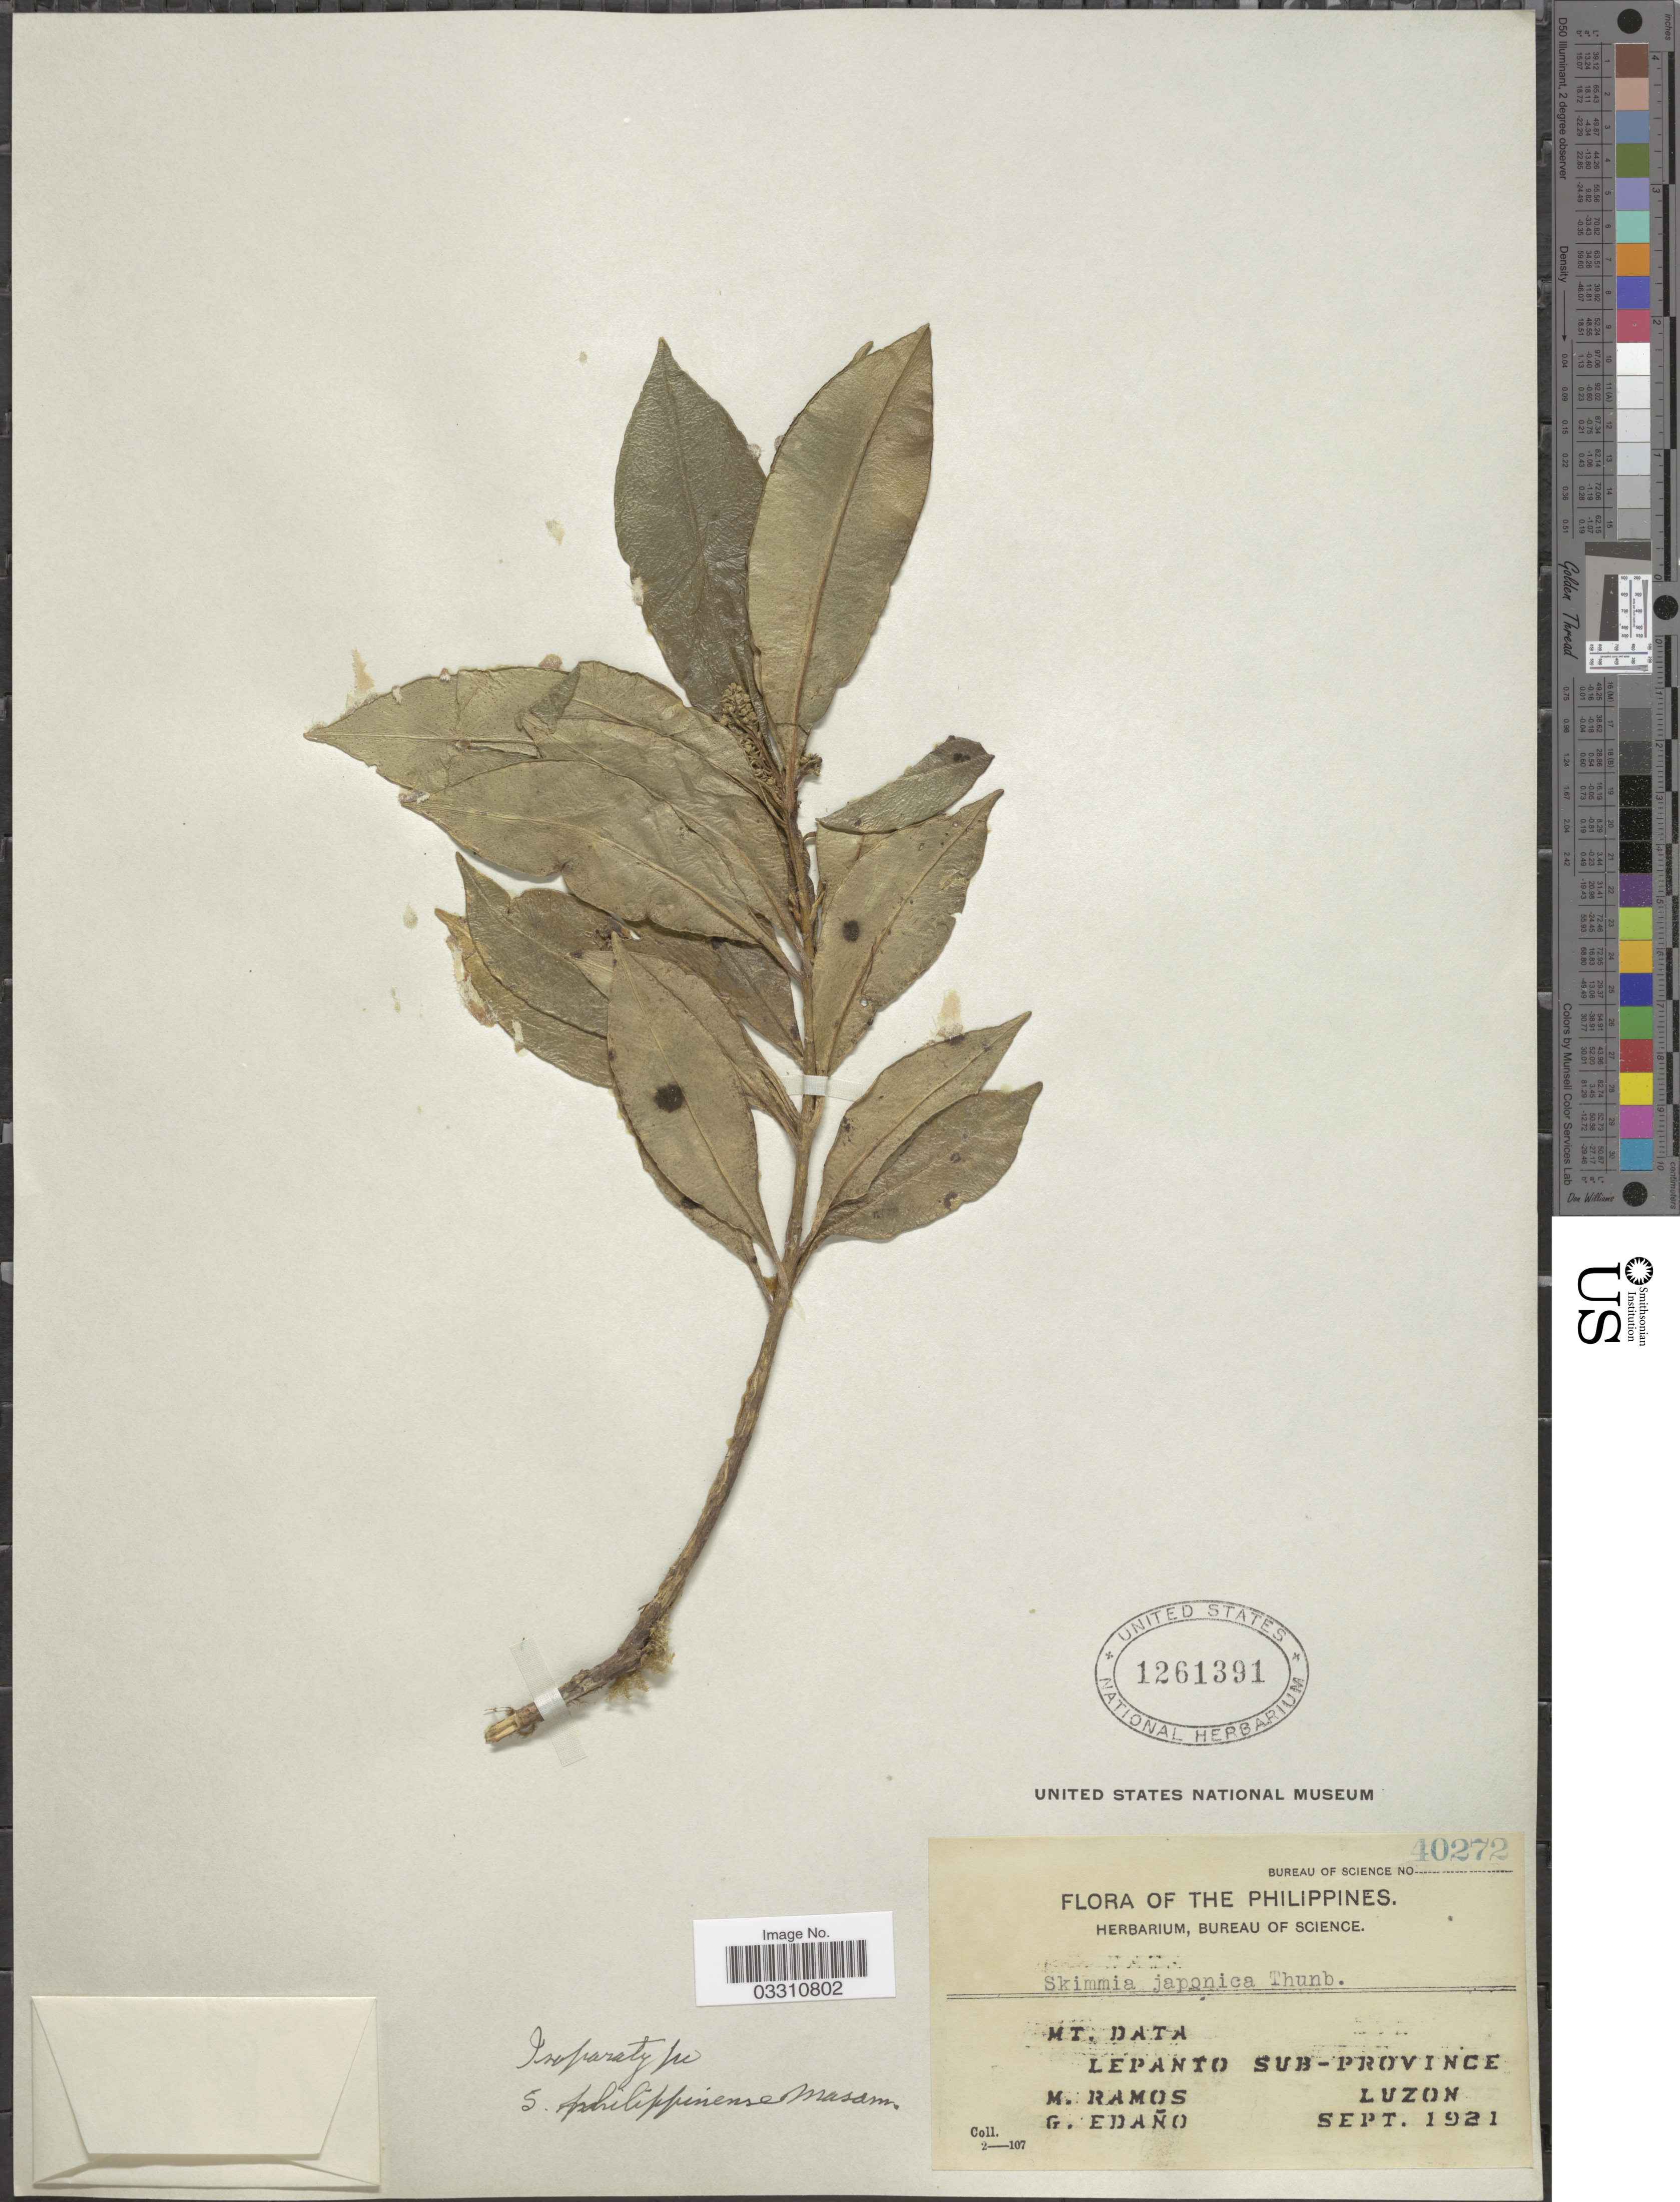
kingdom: Plantae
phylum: Tracheophyta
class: Magnoliopsida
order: Sapindales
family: Rutaceae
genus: Skimmia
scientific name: Skimmia philippinensis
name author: Masam.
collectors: M. Ramos & G. Edaño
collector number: Bureau of Science 40272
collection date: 1921-09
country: Philippines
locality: Mt. Data, Lepanto Sub-Province, Luzon.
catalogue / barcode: US 1261391